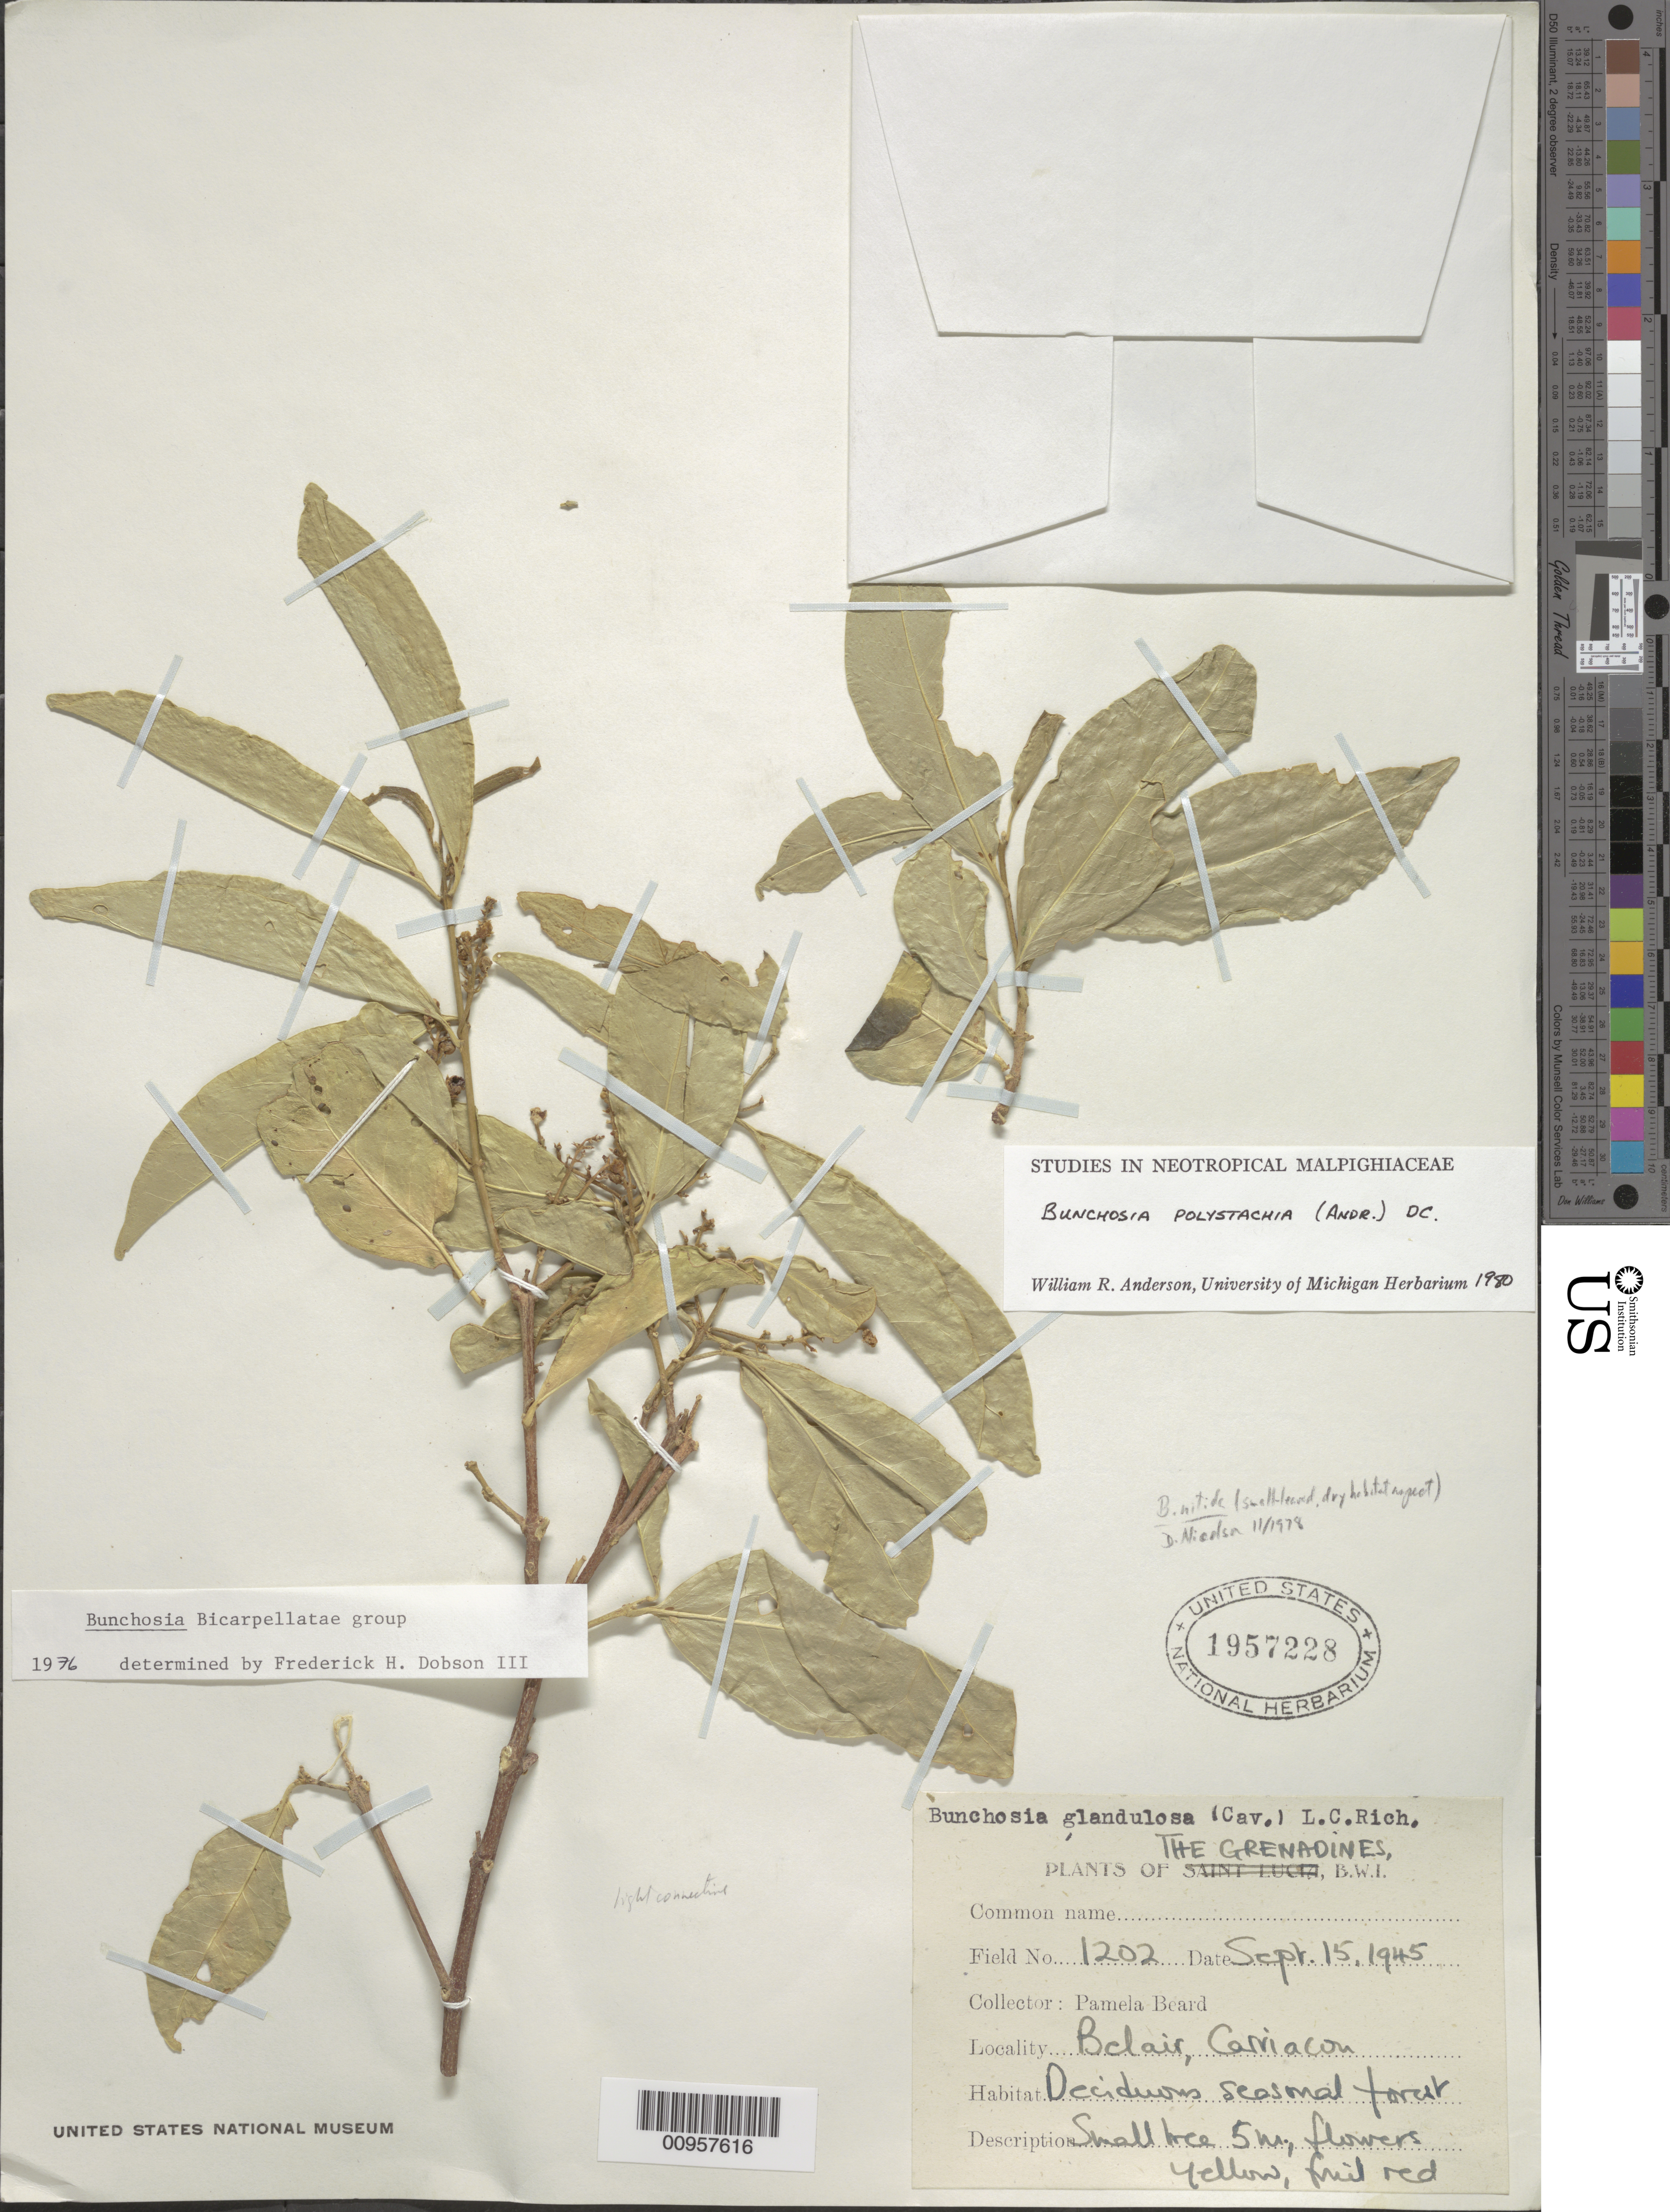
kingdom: Plantae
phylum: Tracheophyta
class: Magnoliopsida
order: Malpighiales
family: Malpighiaceae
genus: Bunchosia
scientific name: Bunchosia polystachya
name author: (Andrews) DC.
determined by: Anderson, W. R., (MICH), University of Michigan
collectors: P. Beard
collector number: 1202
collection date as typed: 15 Sep 1945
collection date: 1945-09-15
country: St. Vincent - Grenadines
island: Grenadines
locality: Belair, Carriacou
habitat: Deciduous seasonal forest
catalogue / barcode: US 1957228